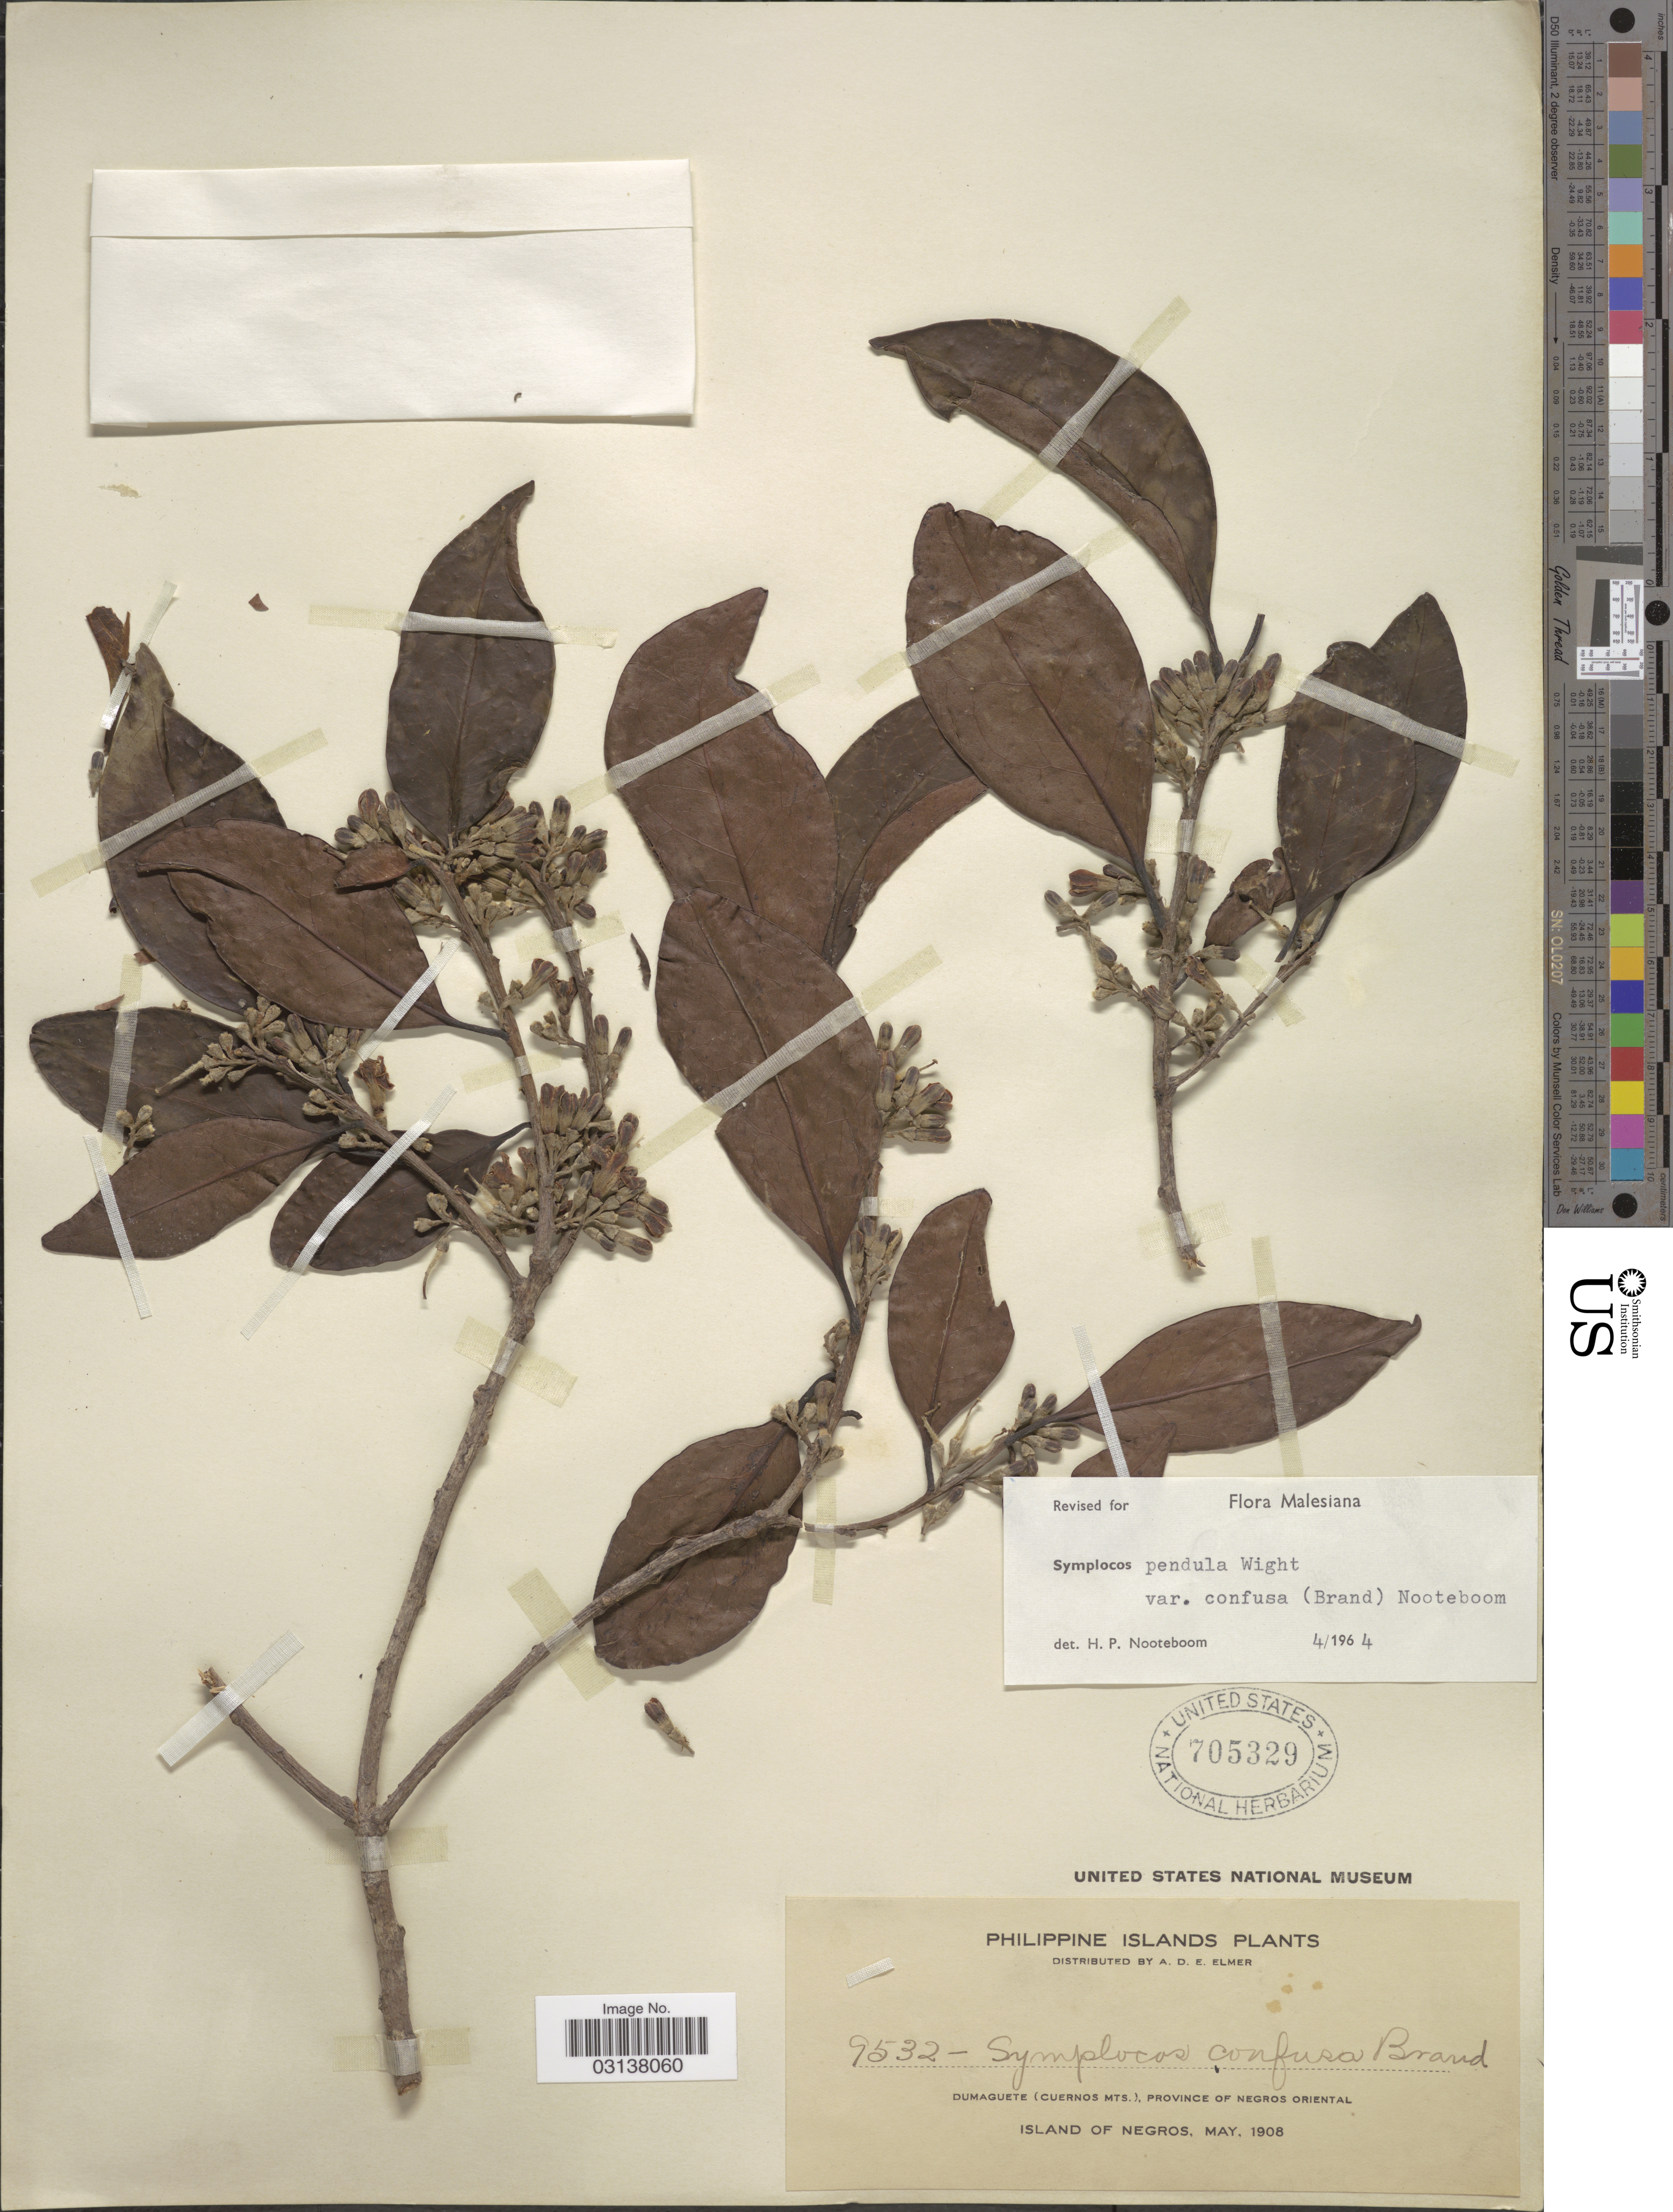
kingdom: Plantae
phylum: Tracheophyta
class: Magnoliopsida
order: Ericales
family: Symplocaceae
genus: Cordyloblaste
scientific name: Cordyloblaste pendula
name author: (Wight) Alston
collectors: A. D. E. Elmer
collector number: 9532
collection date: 1908-05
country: Philippines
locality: Philippine Islands. Dumaguete (Cuernos Mts.), Province of Negros Oriental. Island of Negros.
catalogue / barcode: US 705329